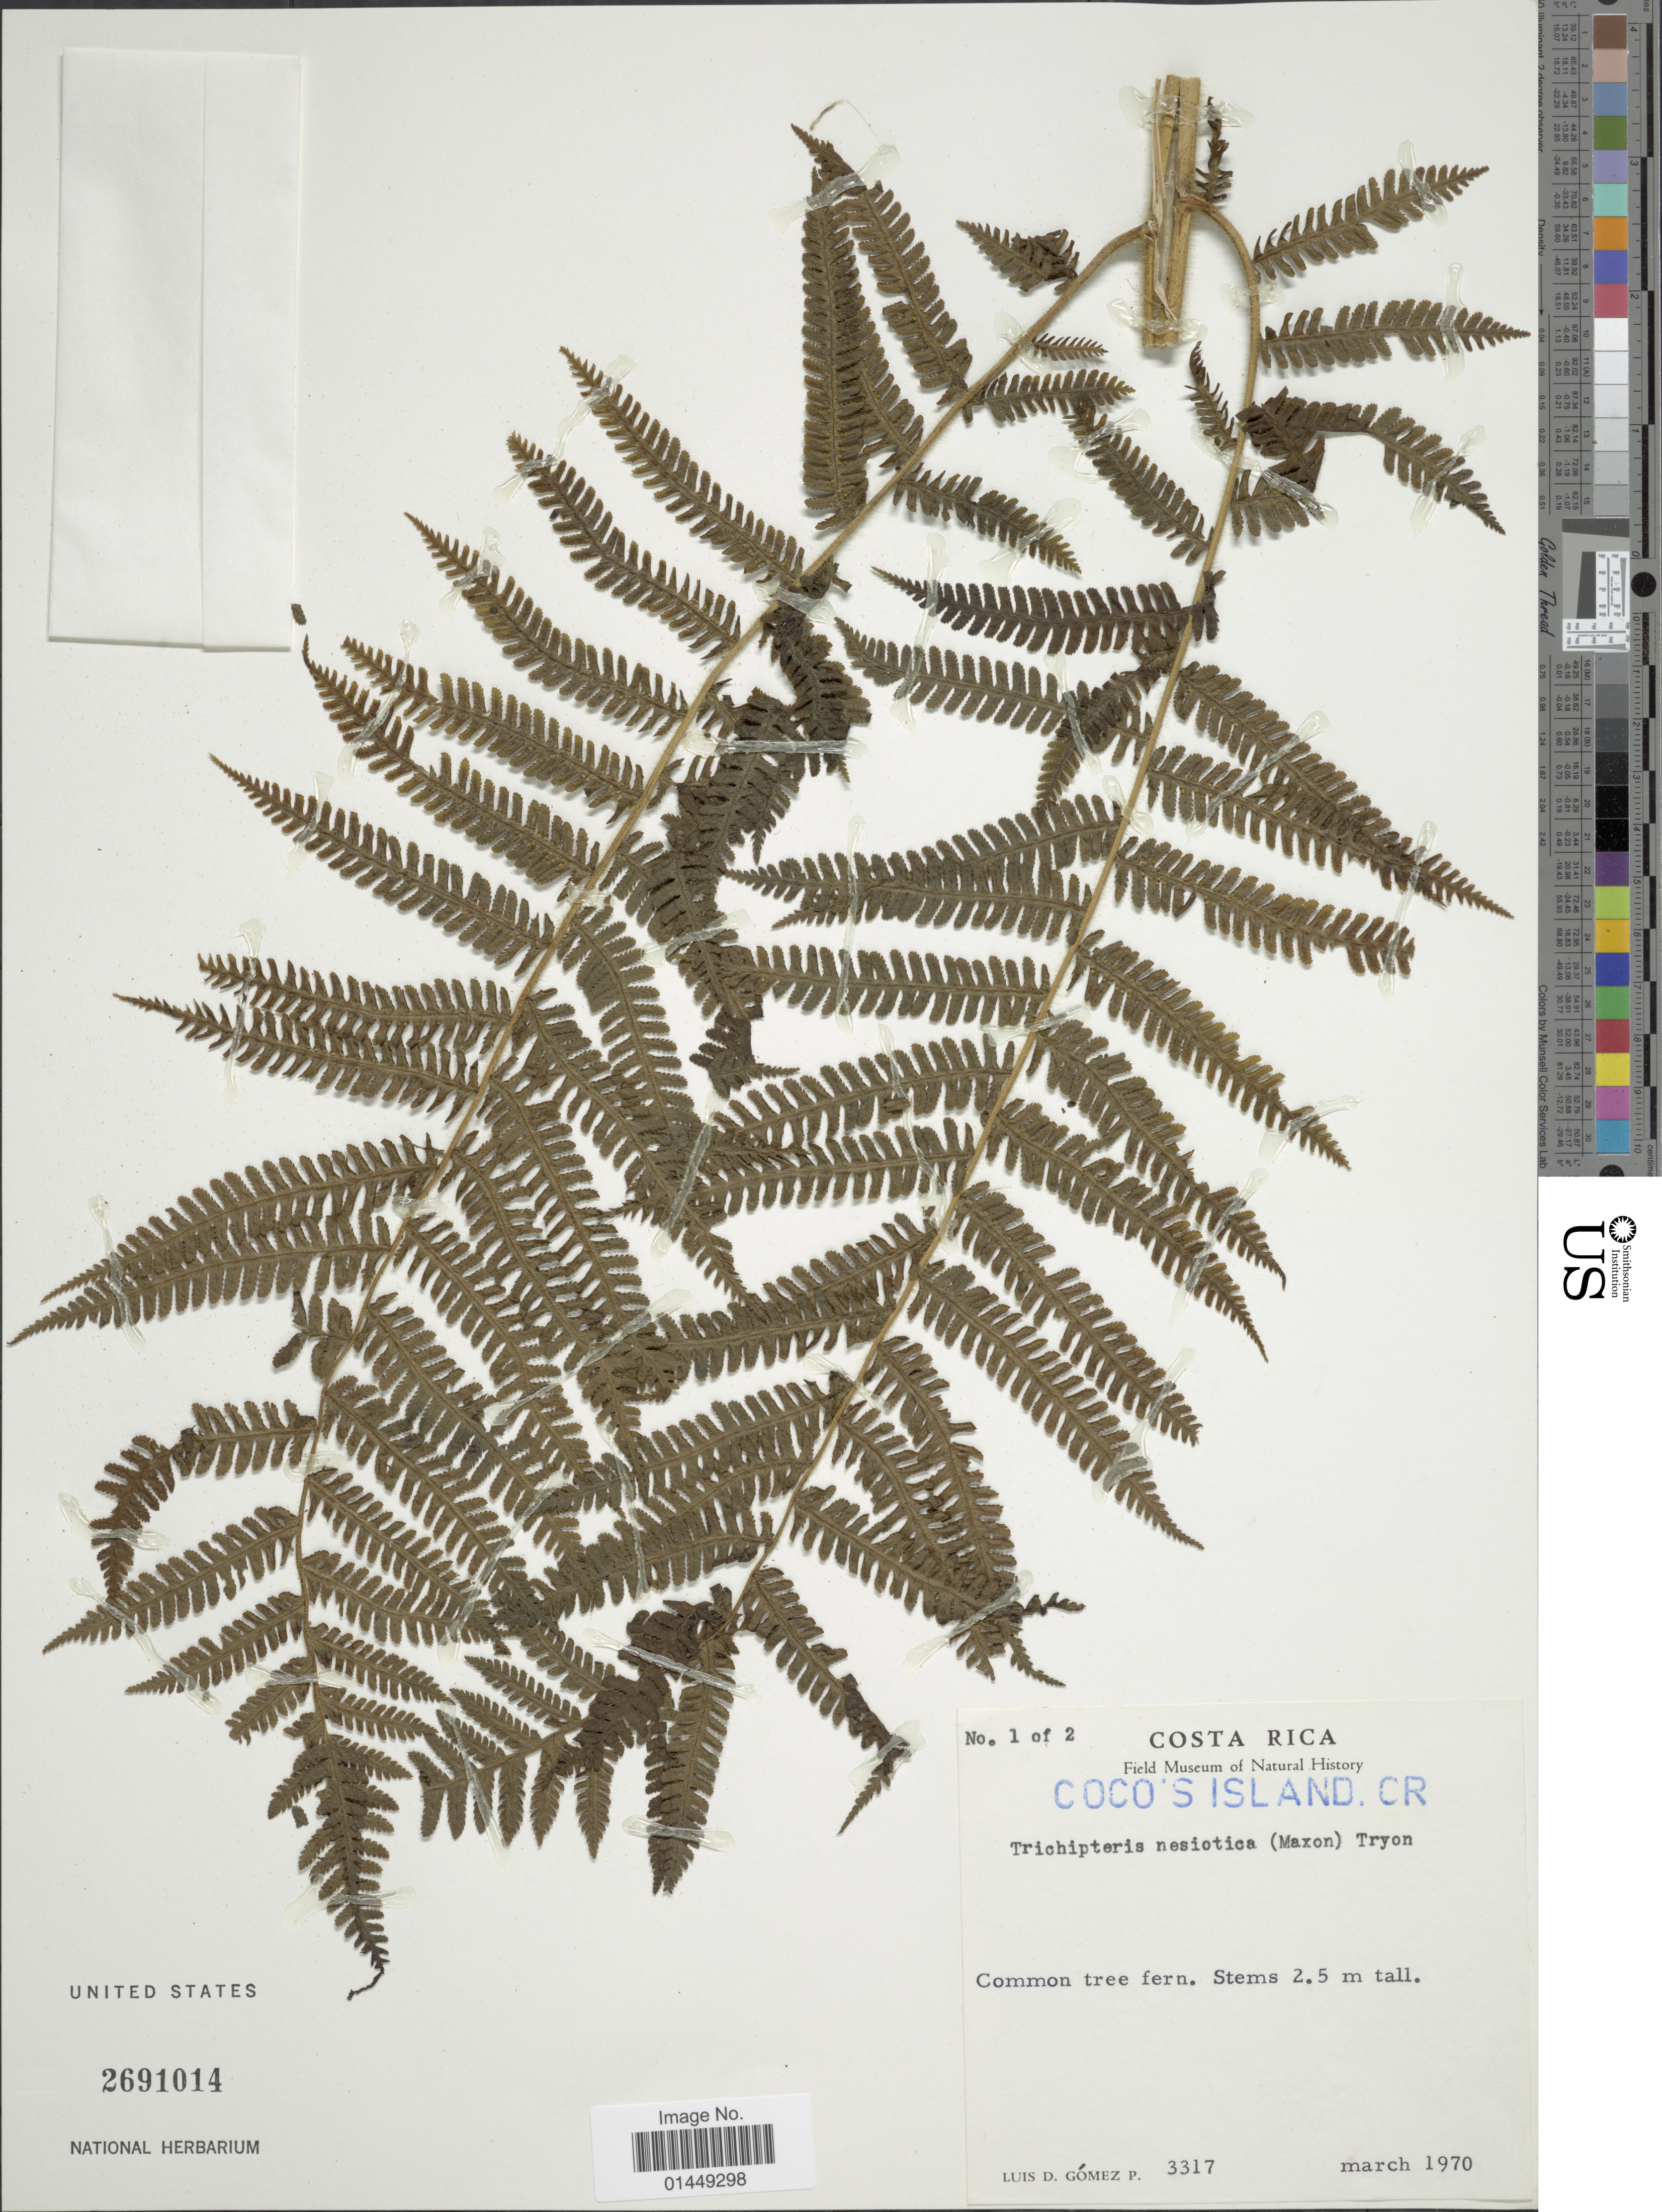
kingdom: Plantae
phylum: Tracheophyta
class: Polypodiopsida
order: Cyatheales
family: Cyatheaceae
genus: Cyathea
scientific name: Cyathea nesiotica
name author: (Maxon) Domin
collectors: L. D. Gómez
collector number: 3317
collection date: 1970-03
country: Costa Rica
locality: Cocos Island, CR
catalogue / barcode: US 2691014